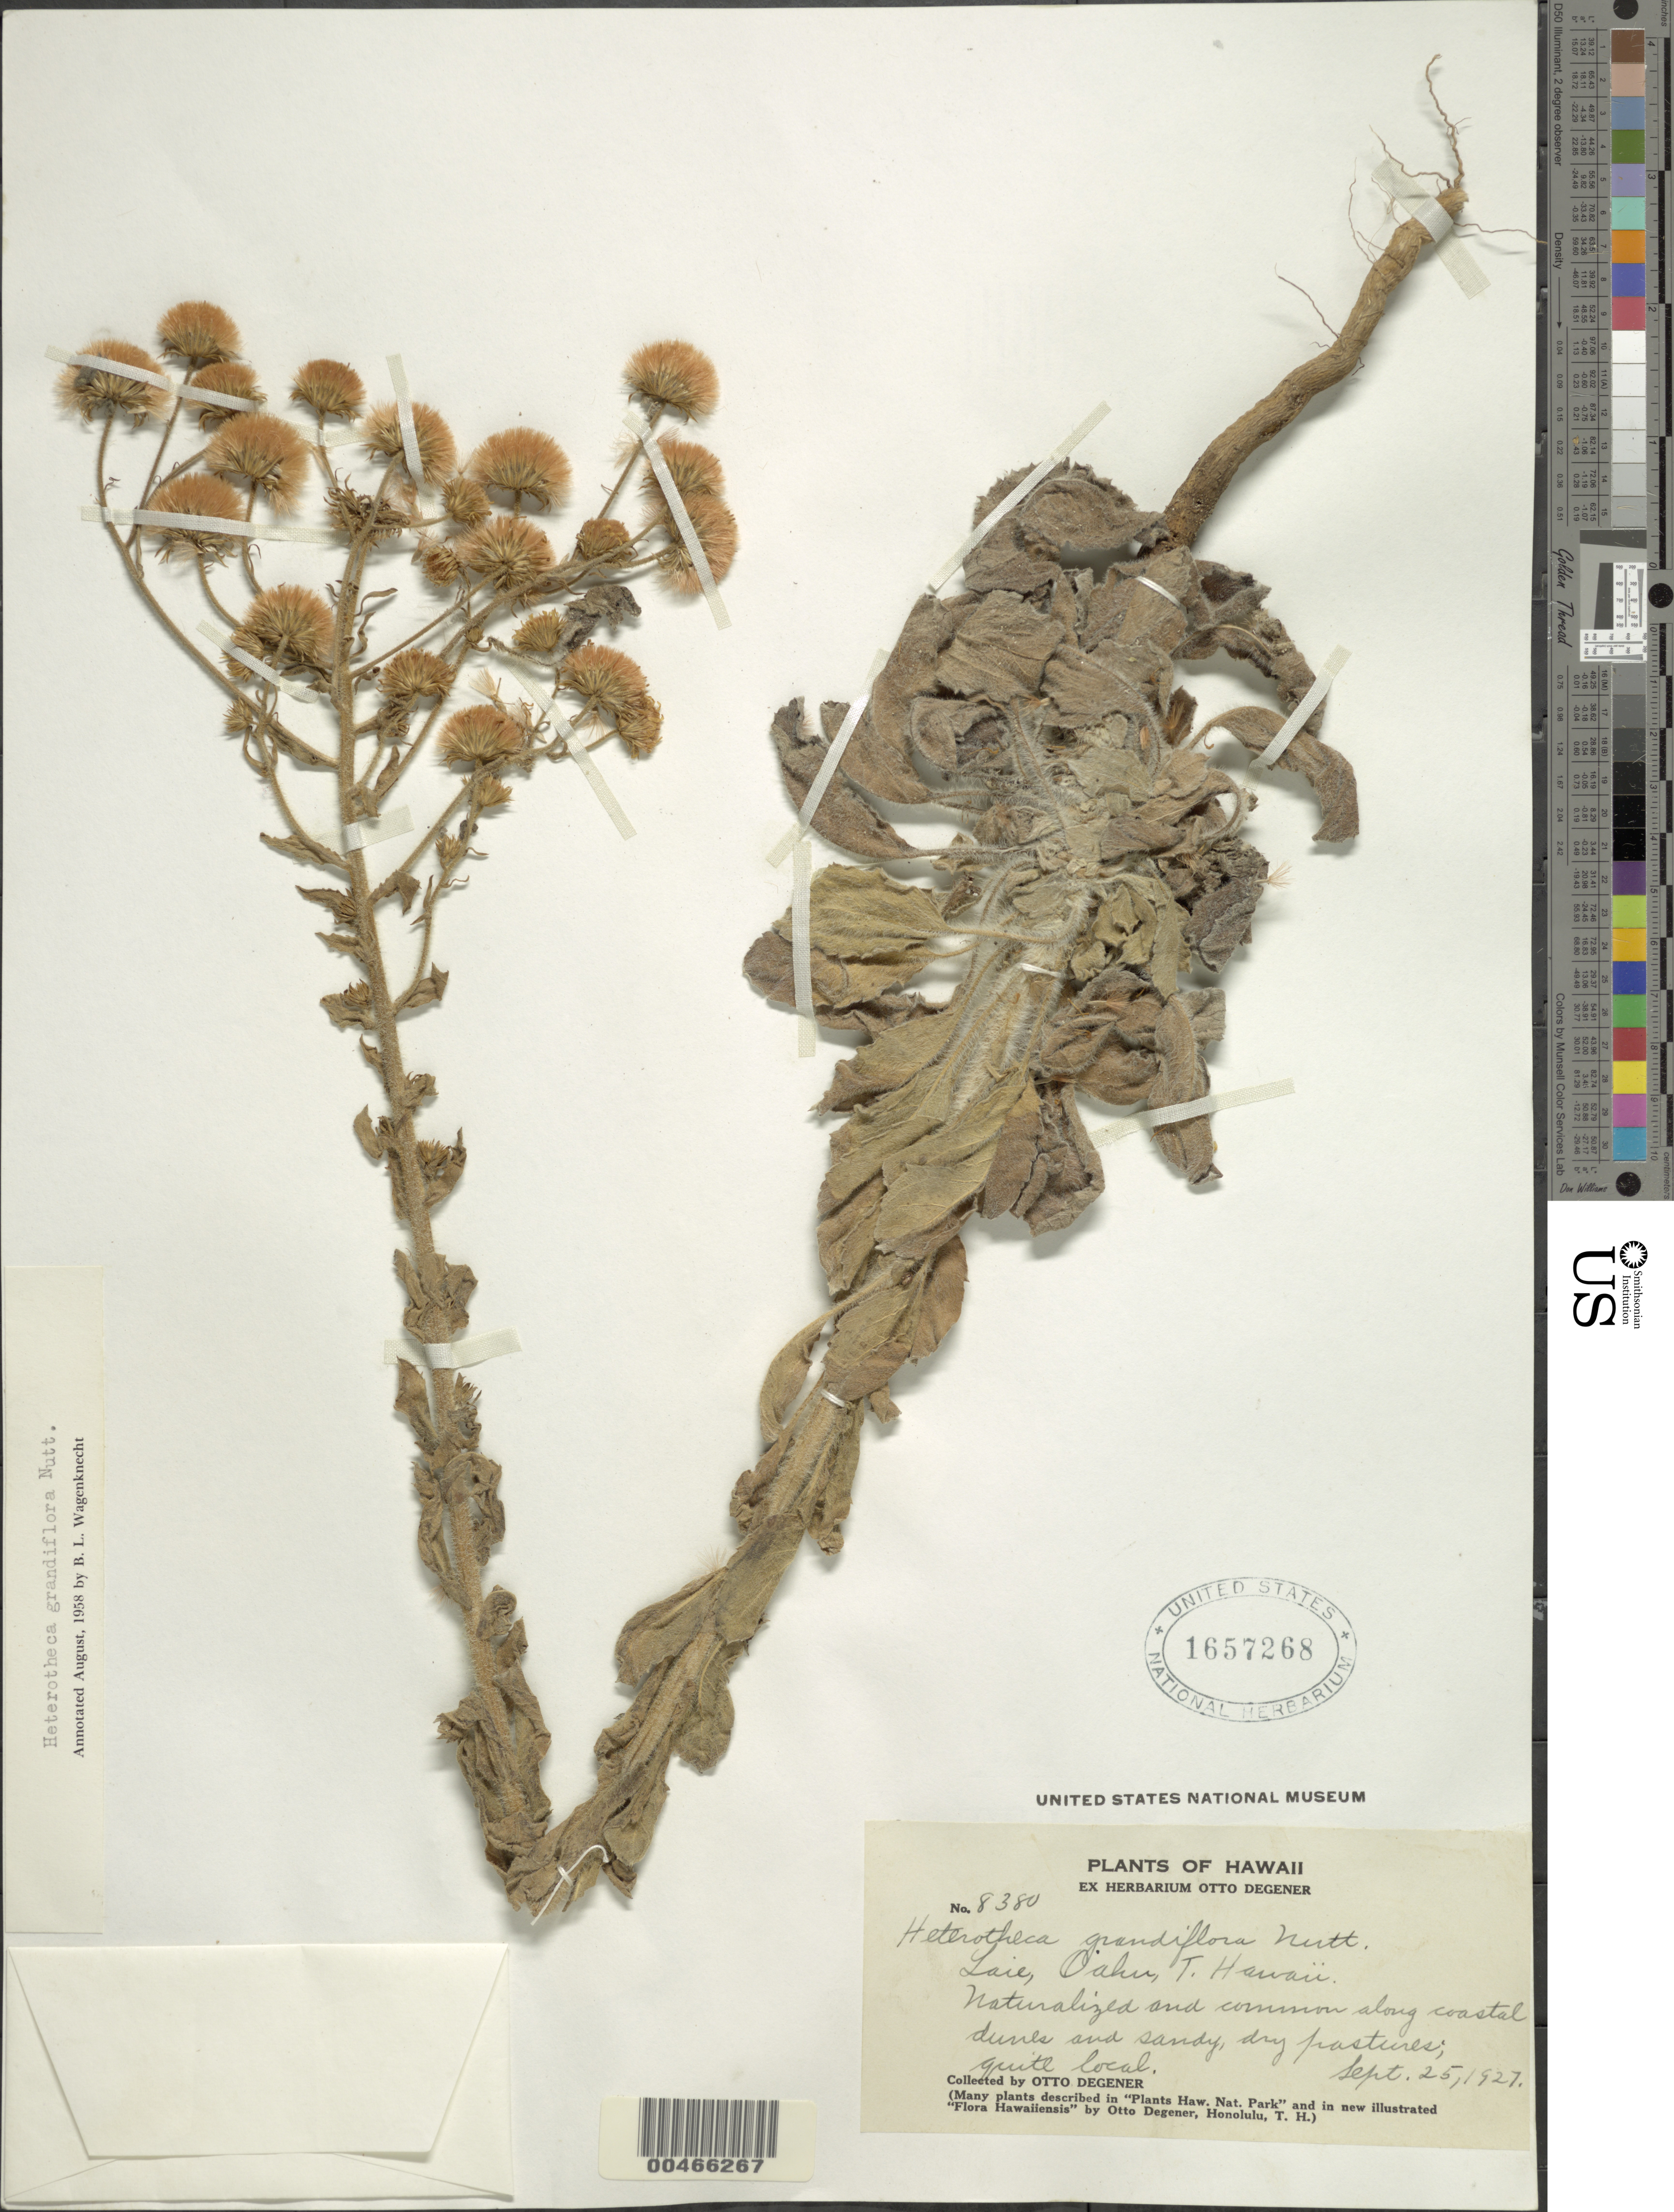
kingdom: Plantae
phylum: Tracheophyta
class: Magnoliopsida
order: Asterales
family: Asteraceae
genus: Heterotheca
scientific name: Heterotheca grandiflora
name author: Nutt.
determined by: Wagenknecht, B. L.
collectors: O. Degener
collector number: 8380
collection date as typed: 25 Sep 1927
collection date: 1927-09-25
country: United States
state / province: Hawaii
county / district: Honolulu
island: Oahu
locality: Laie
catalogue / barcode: US 1657268